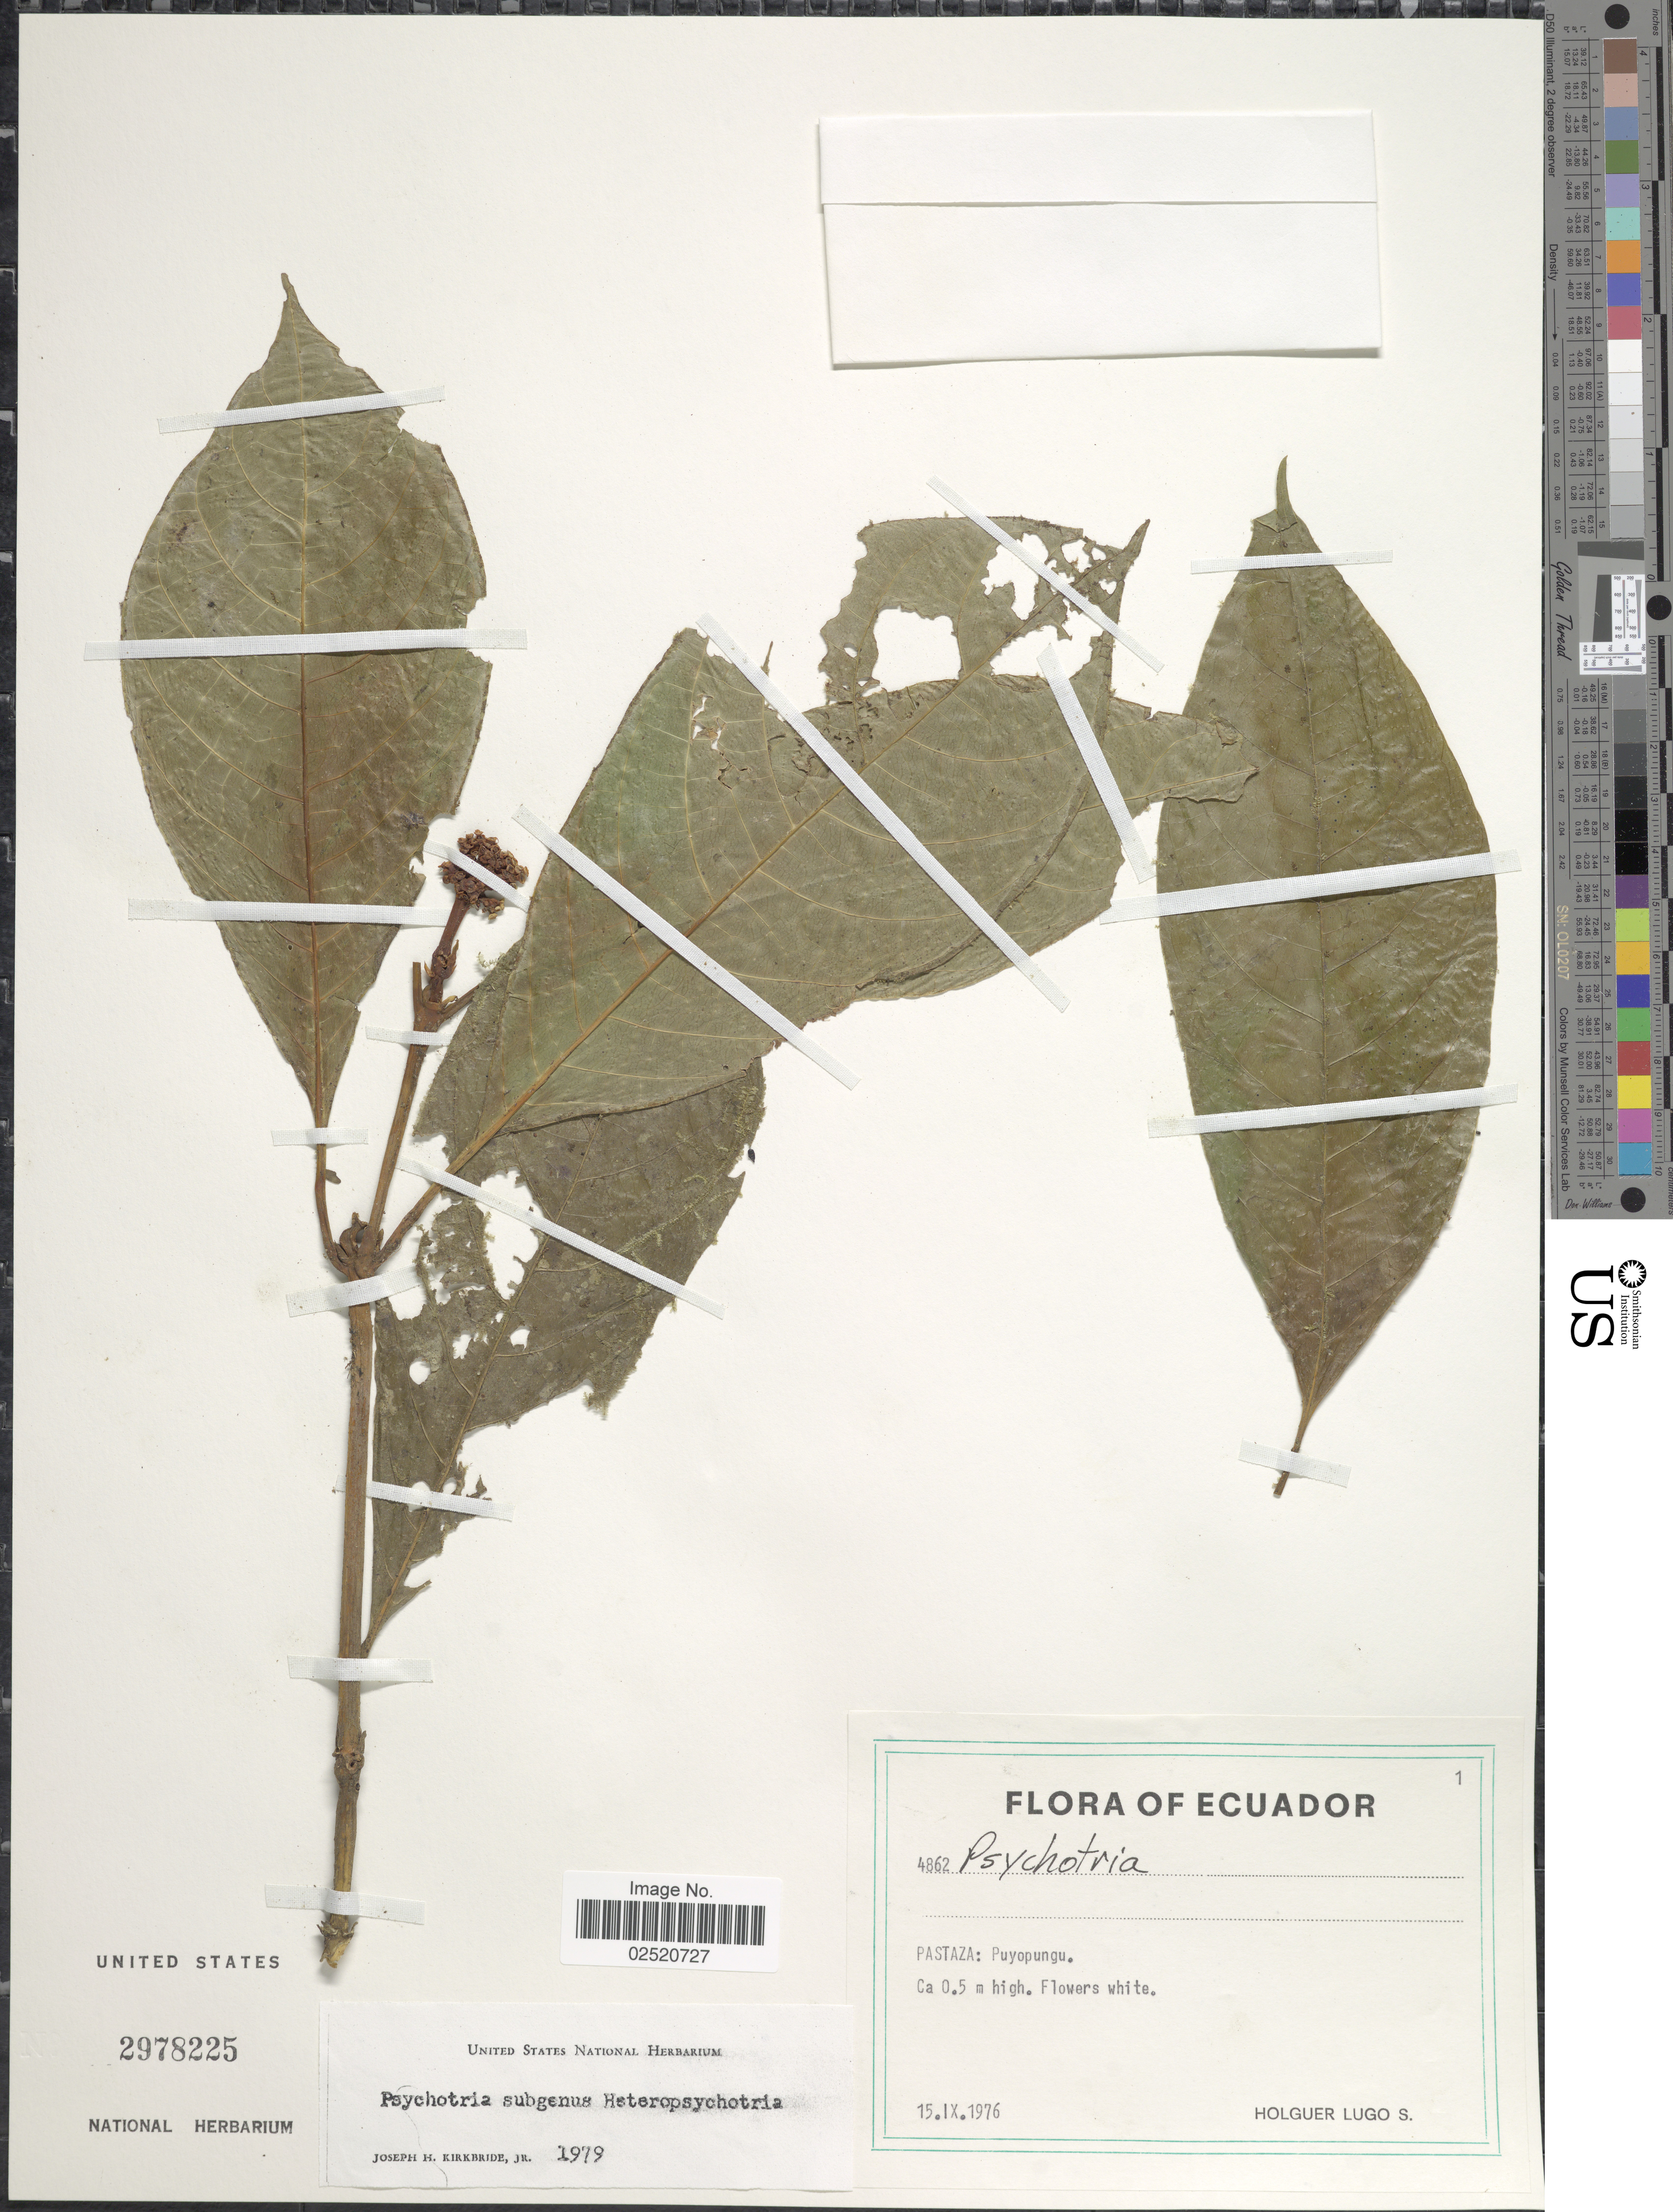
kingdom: Plantae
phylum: Tracheophyta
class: Magnoliopsida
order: Gentianales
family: Rubiaceae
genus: Psychotria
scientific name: Psychotria sp.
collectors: H. Lugo S.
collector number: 4862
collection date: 1976-09-15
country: Ecuador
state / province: Pastaza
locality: Puyopungu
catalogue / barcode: US 2978225